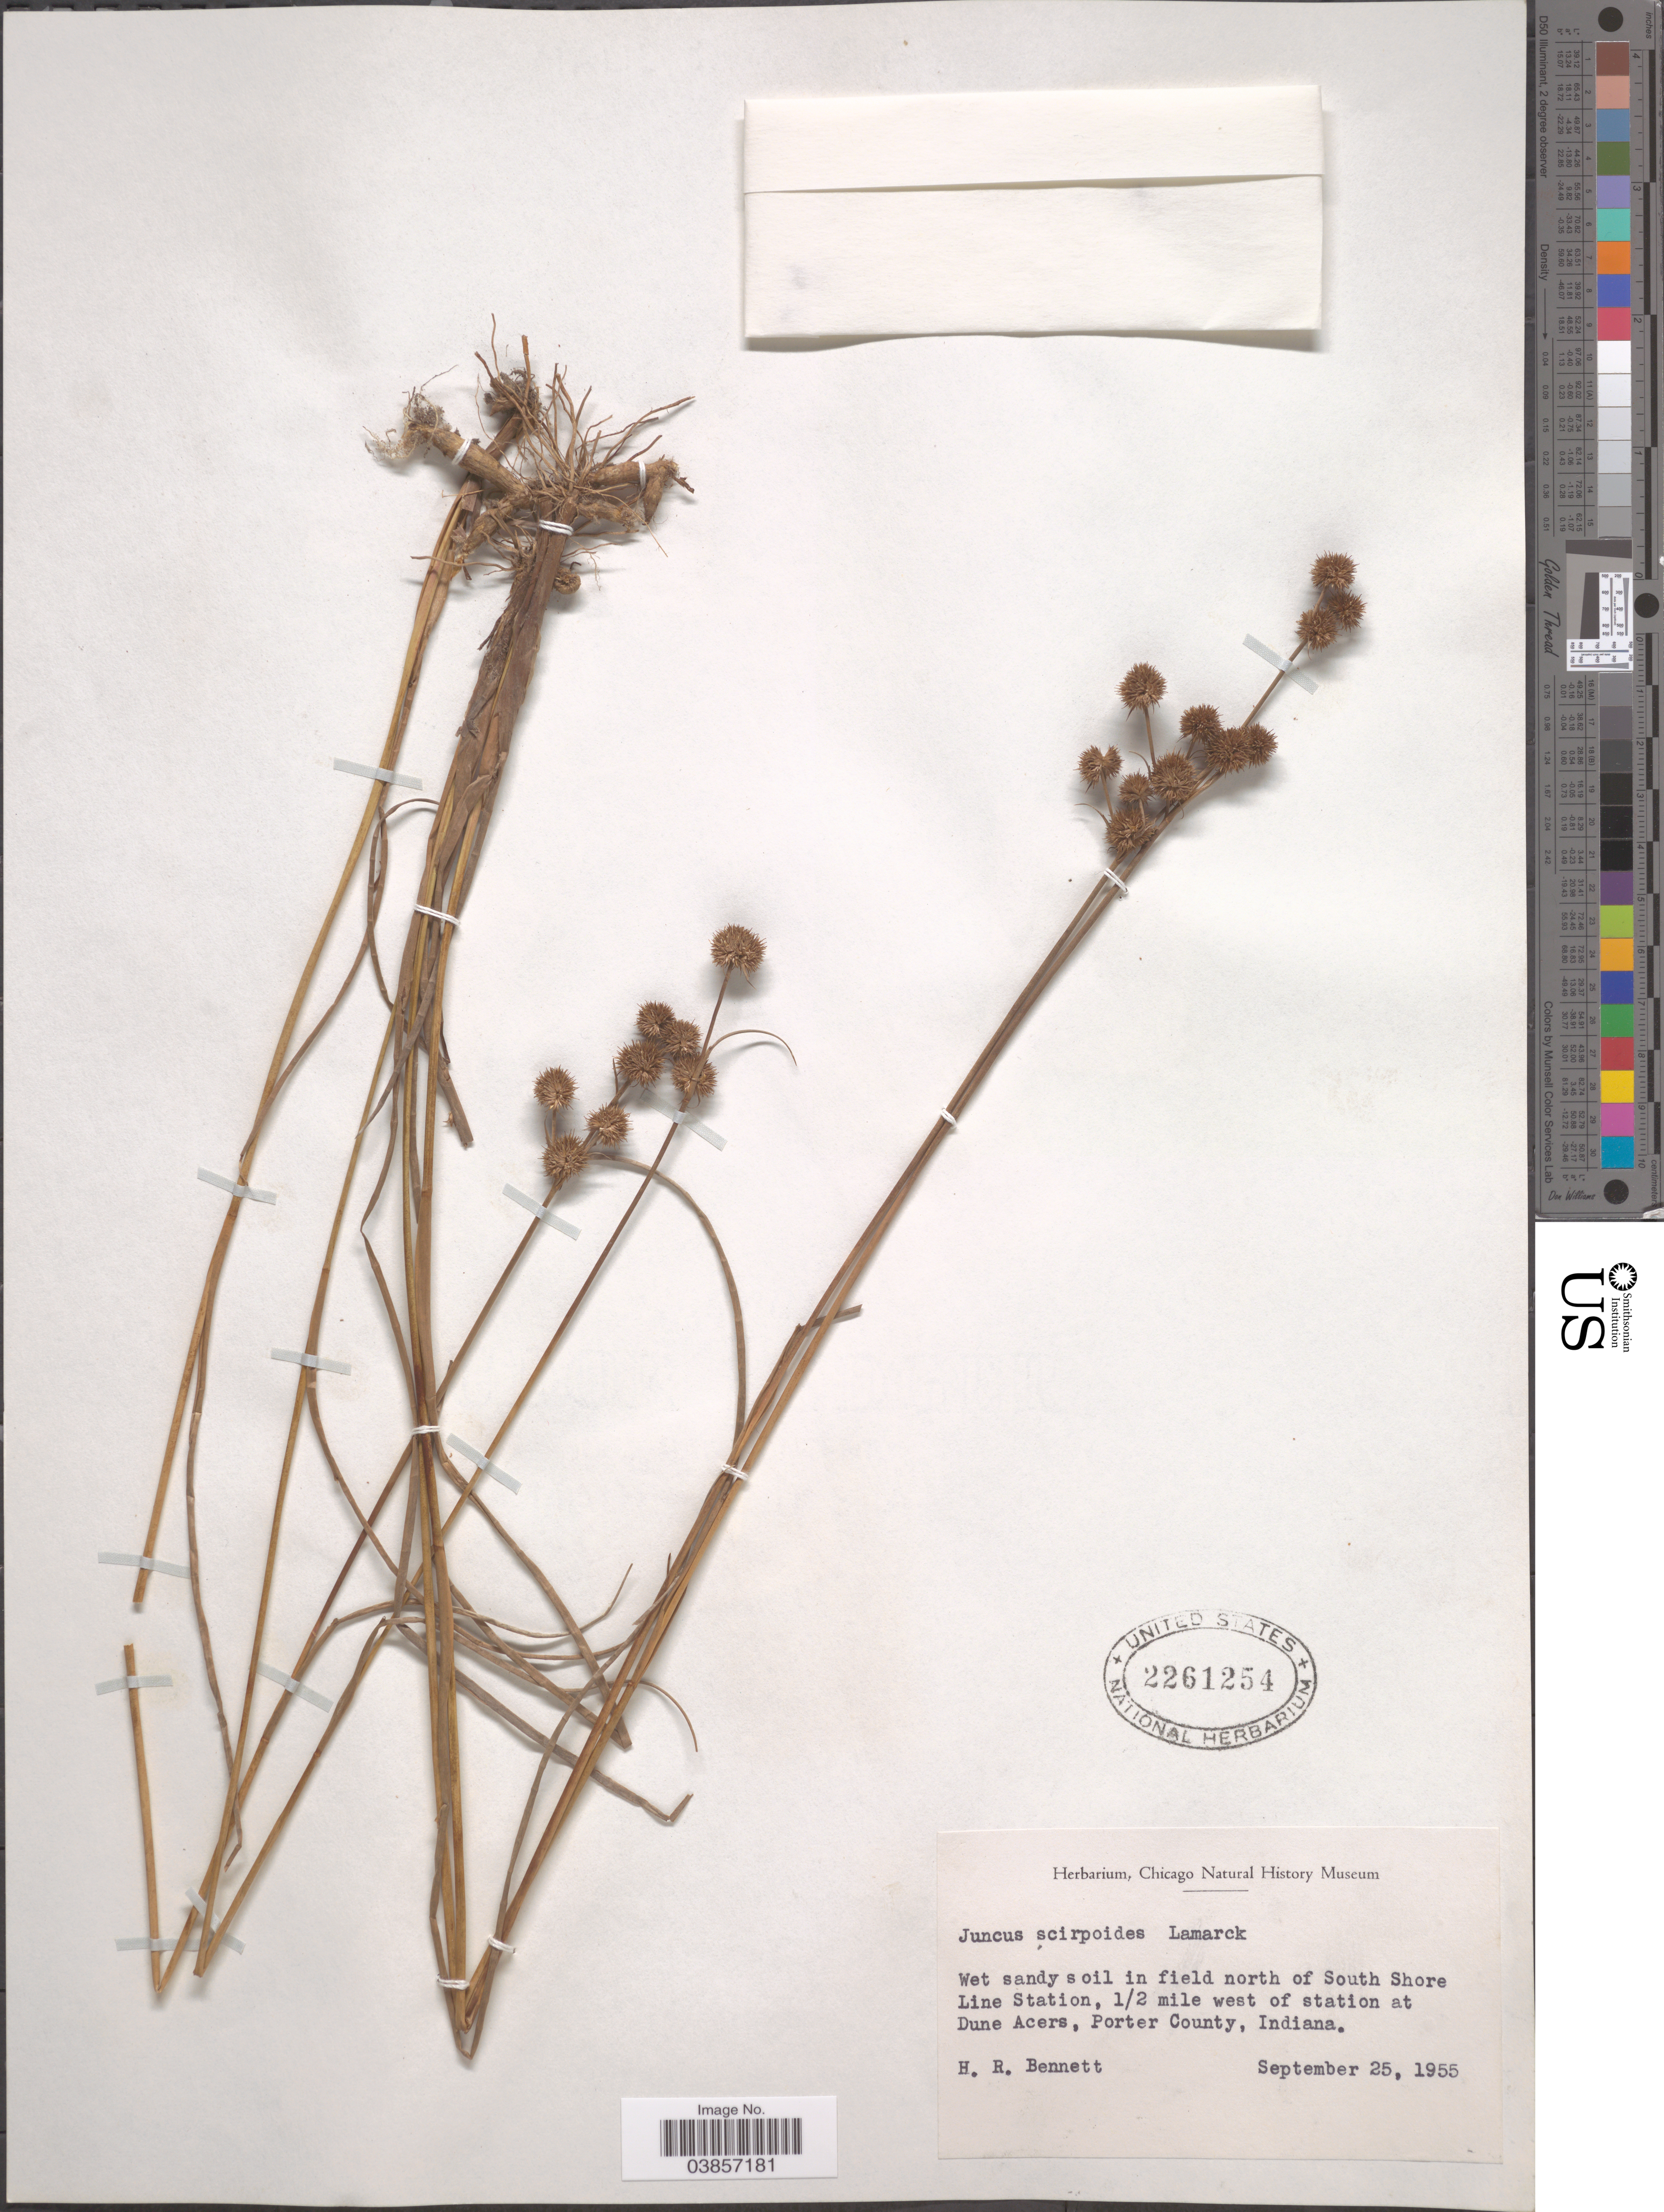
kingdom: Plantae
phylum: Tracheophyta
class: Liliopsida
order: Poales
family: Juncaceae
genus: Juncus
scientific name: Juncus scirpoides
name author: Lam.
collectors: H. R. Bennett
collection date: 1955-09-25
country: United States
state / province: Indiana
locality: In field north of South Shore Line Station, ½ mile west of station at Dune Acers, Porter County.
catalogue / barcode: US 2261254